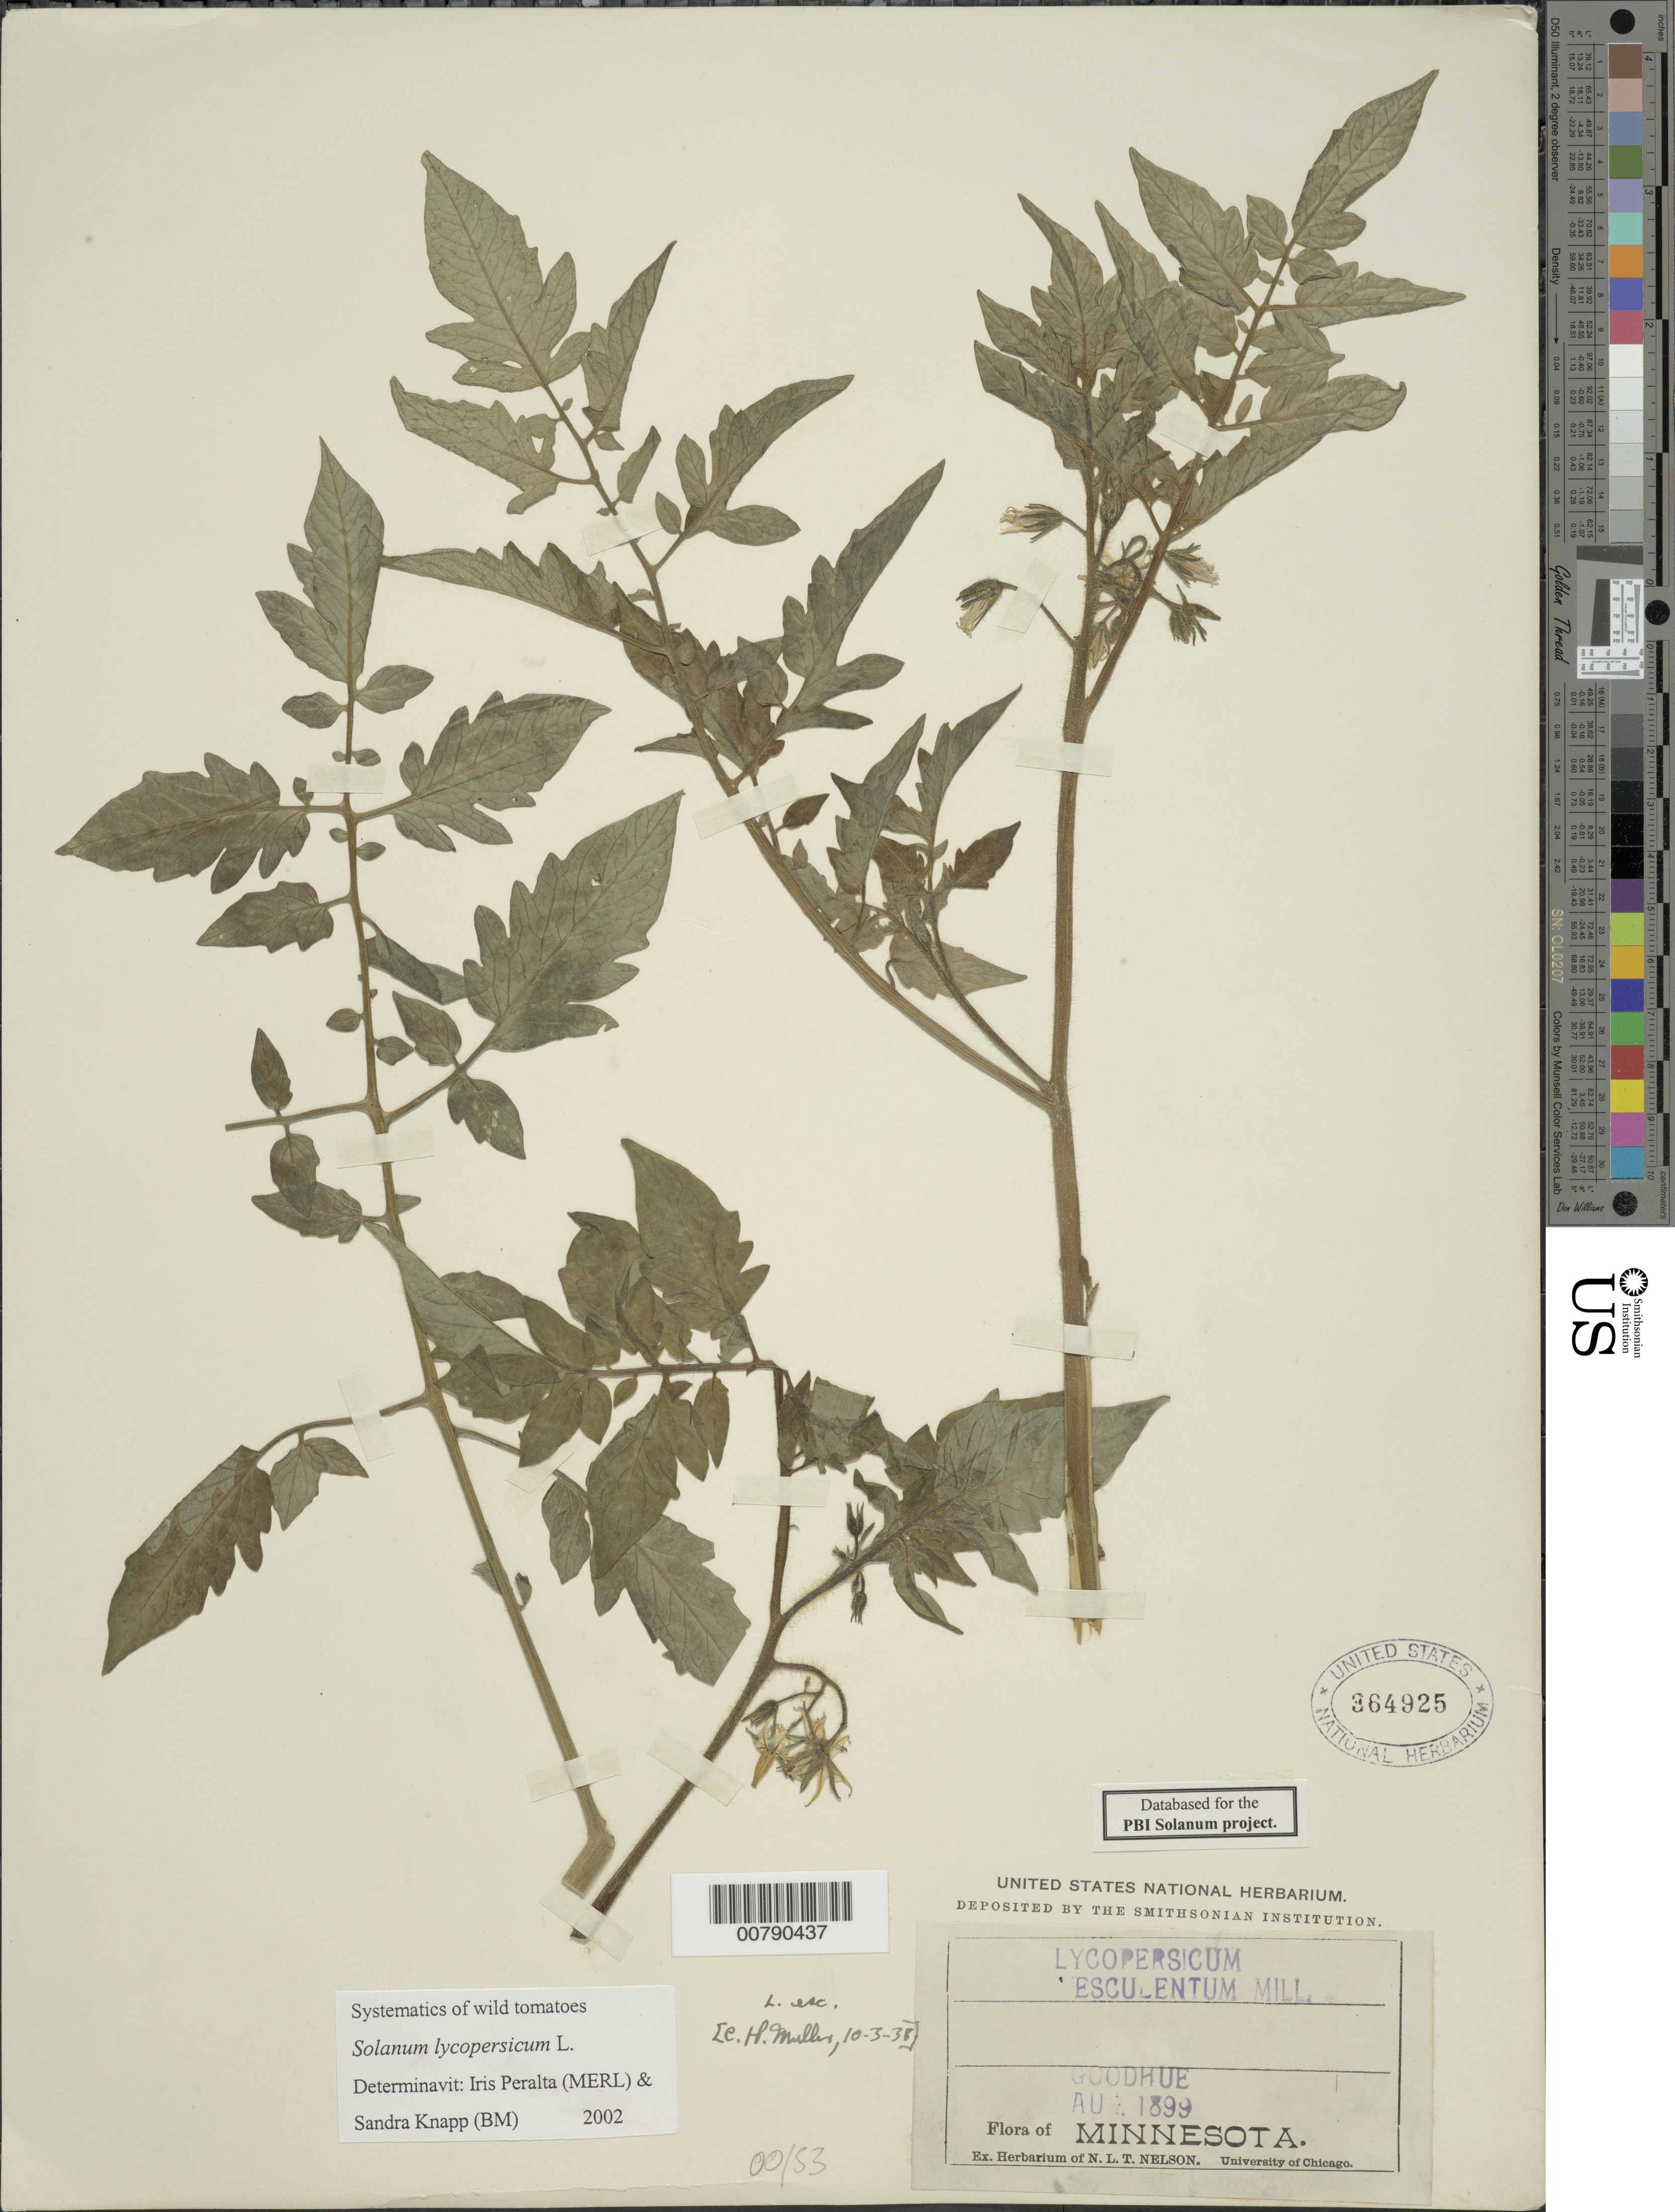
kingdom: Plantae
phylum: Tracheophyta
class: Magnoliopsida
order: Solanales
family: Solanaceae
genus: Solanum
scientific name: Solanum lycopersicum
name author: L.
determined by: Peralta, Iris E.; Knapp, S. D.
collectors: L. Nelson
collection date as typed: Aug 1889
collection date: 1889-08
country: United States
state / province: Minnesota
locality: Goodhue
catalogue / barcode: US 364925